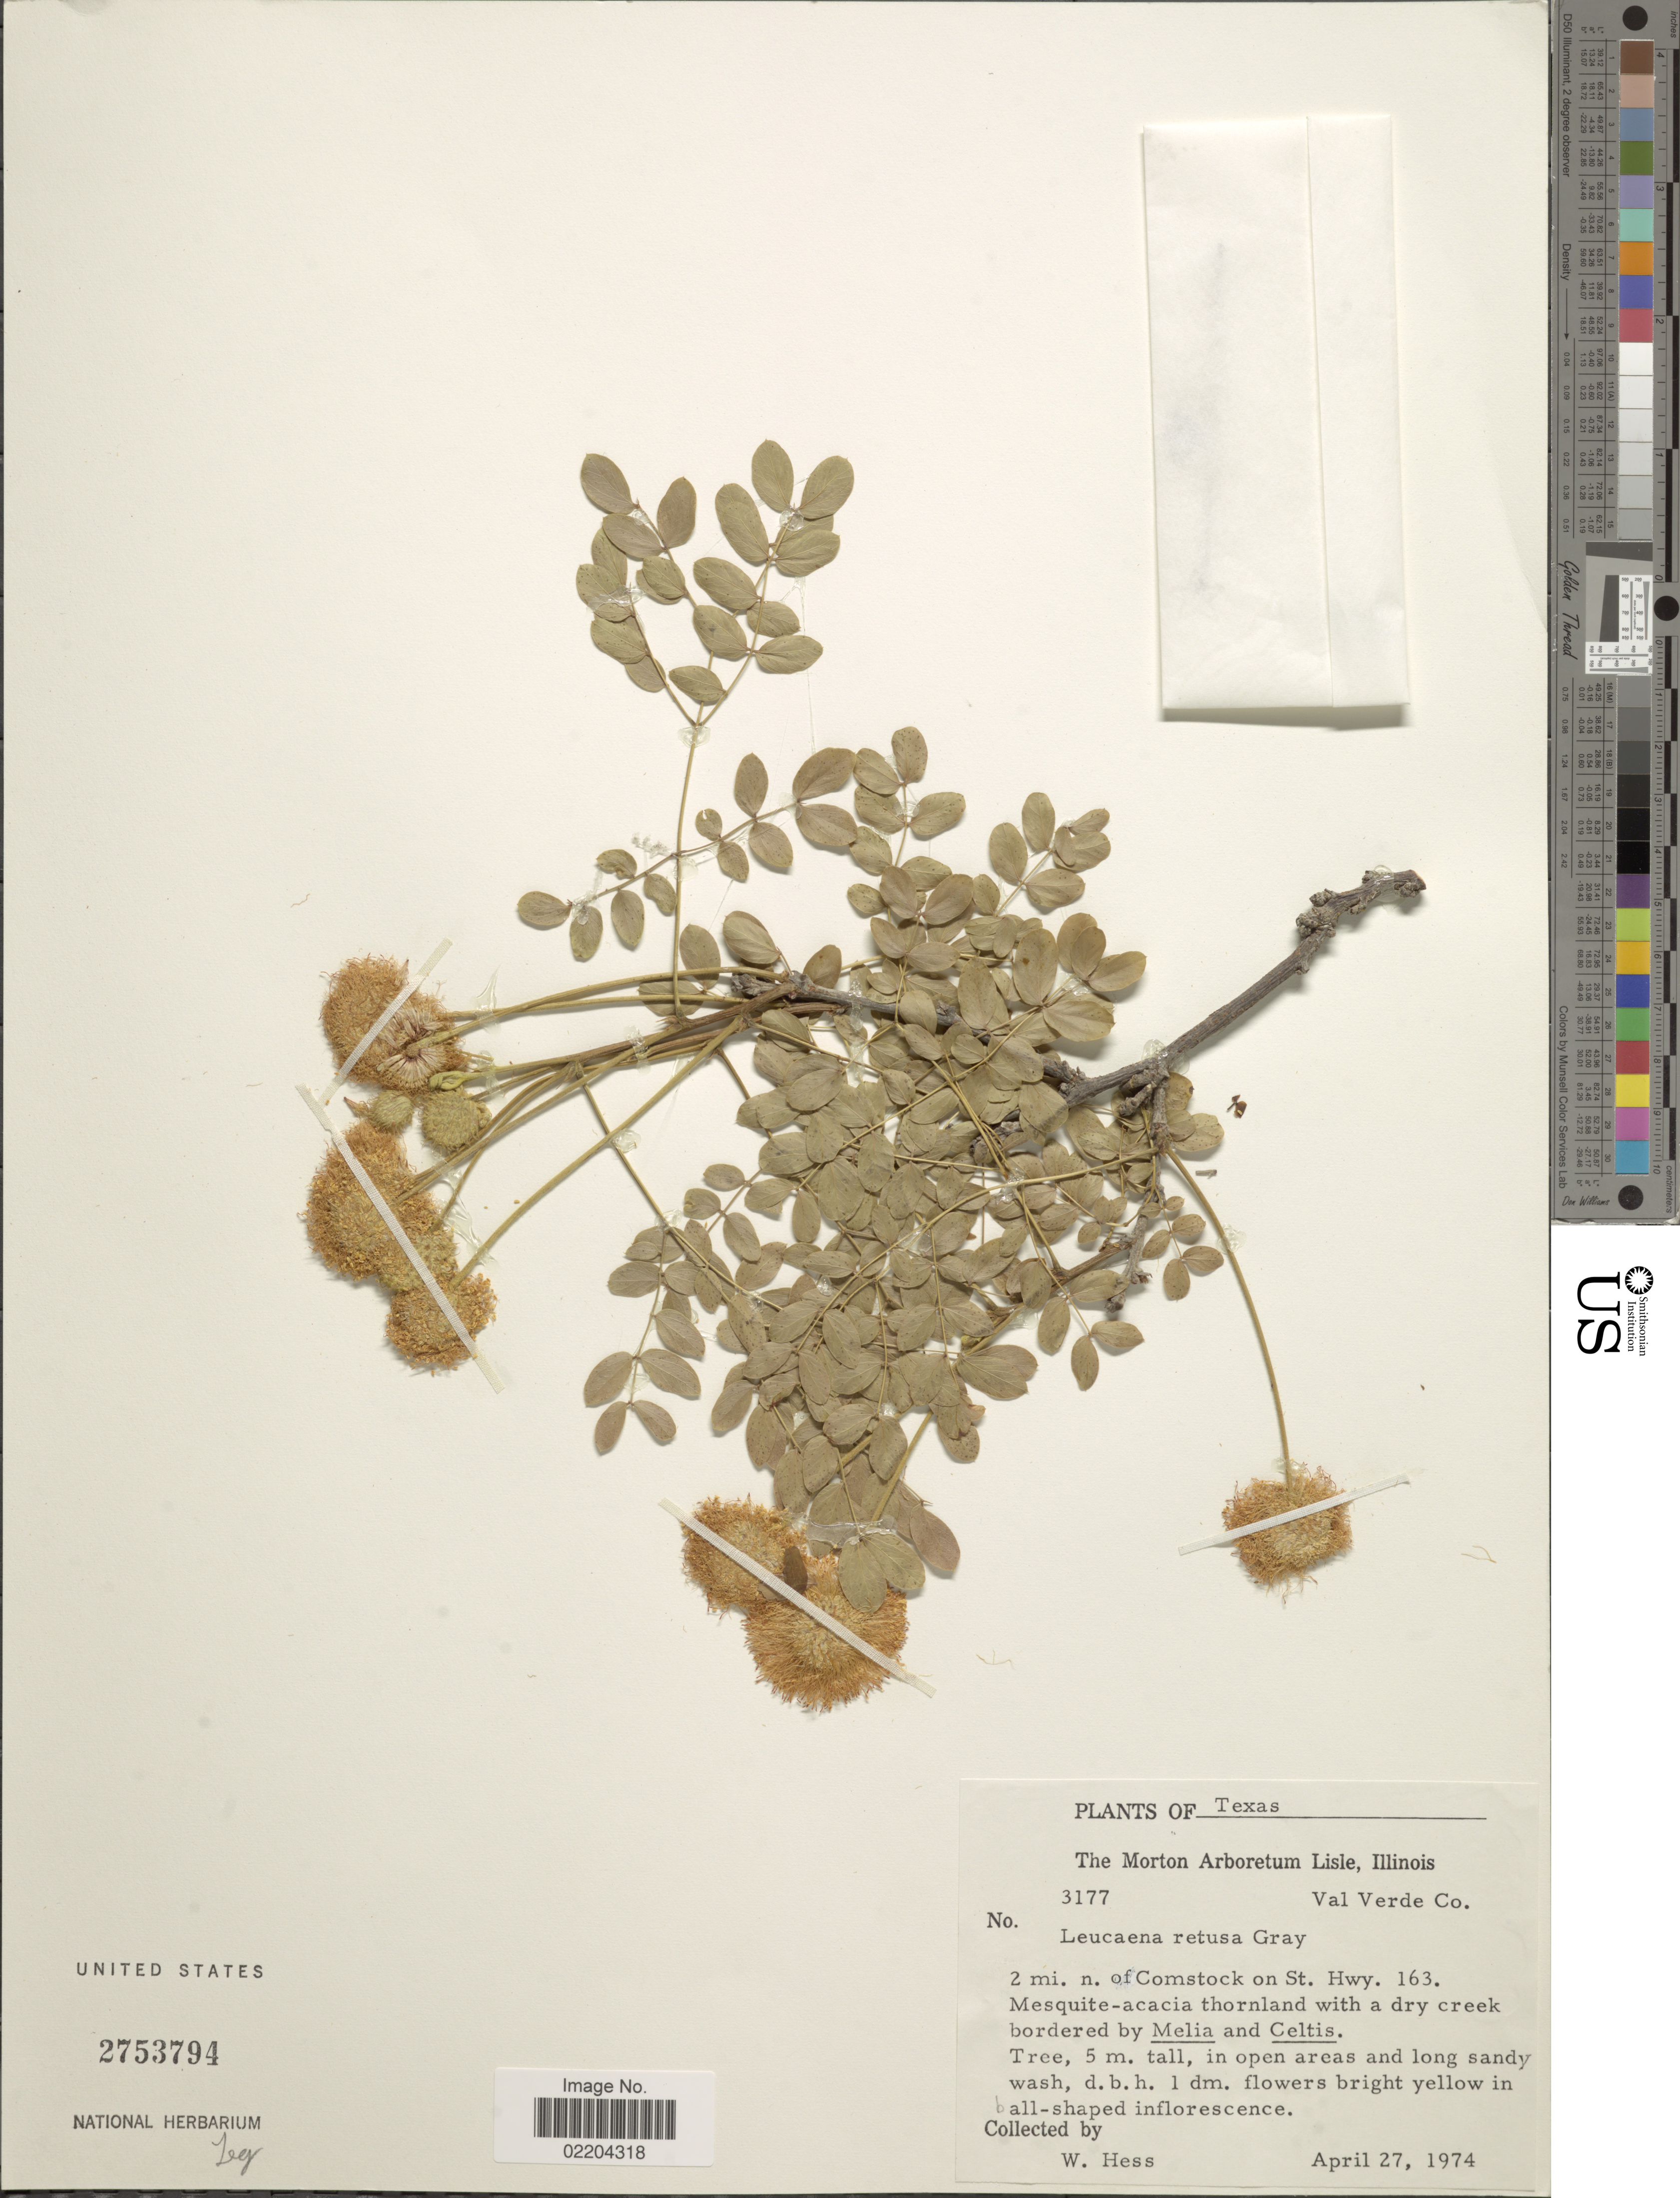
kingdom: Plantae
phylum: Tracheophyta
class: Magnoliopsida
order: Fabales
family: Fabaceae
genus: Leucaena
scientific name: Leucaena retusa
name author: Benth. in A. Gray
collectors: W. Hess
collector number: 3177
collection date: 1974-04-27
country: United States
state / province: Texas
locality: Texas, Val Verde Co. 2 mi. n. of Comstock on St. Hwy. 163.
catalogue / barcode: US 2753794